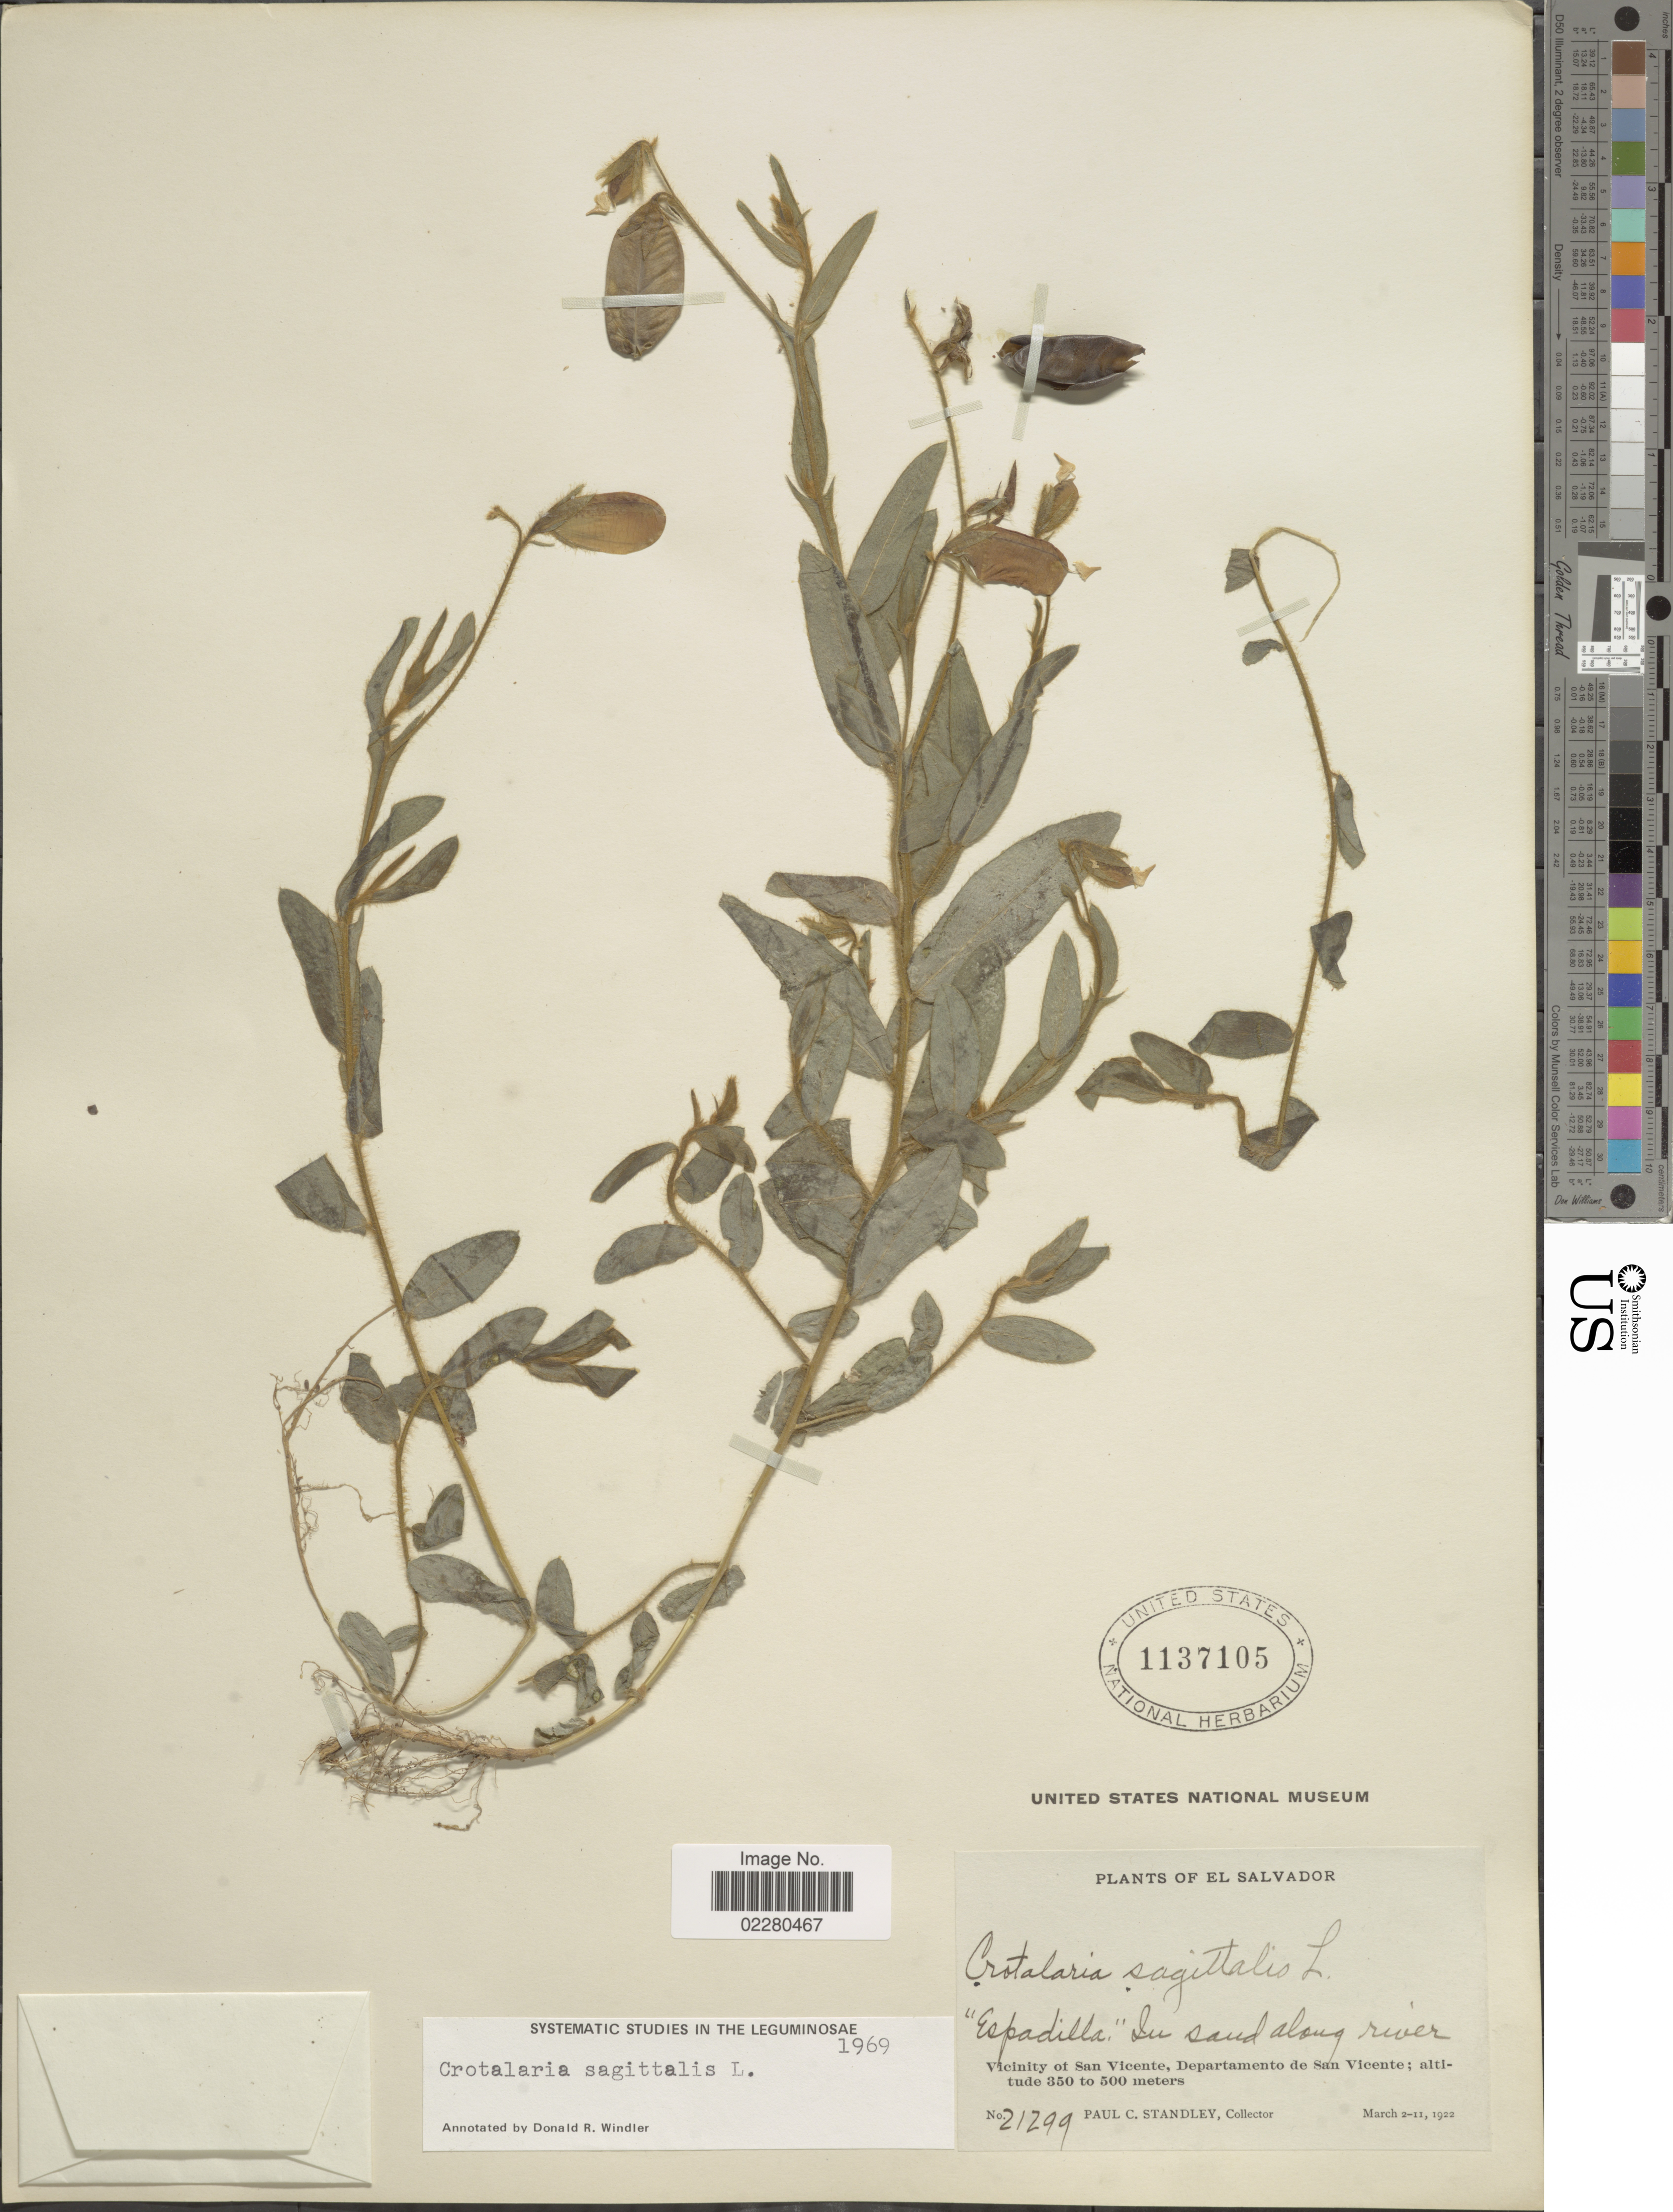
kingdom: Plantae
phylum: Tracheophyta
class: Magnoliopsida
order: Fabales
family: Fabaceae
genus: Crotalaria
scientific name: Crotalaria sagittalis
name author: L.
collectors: P. C. Standley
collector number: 21299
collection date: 1922-03-02/1922-03-11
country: El Salvador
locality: Vicinity of San Vicente, Departamento de San Vicente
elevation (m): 350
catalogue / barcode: US 1137105